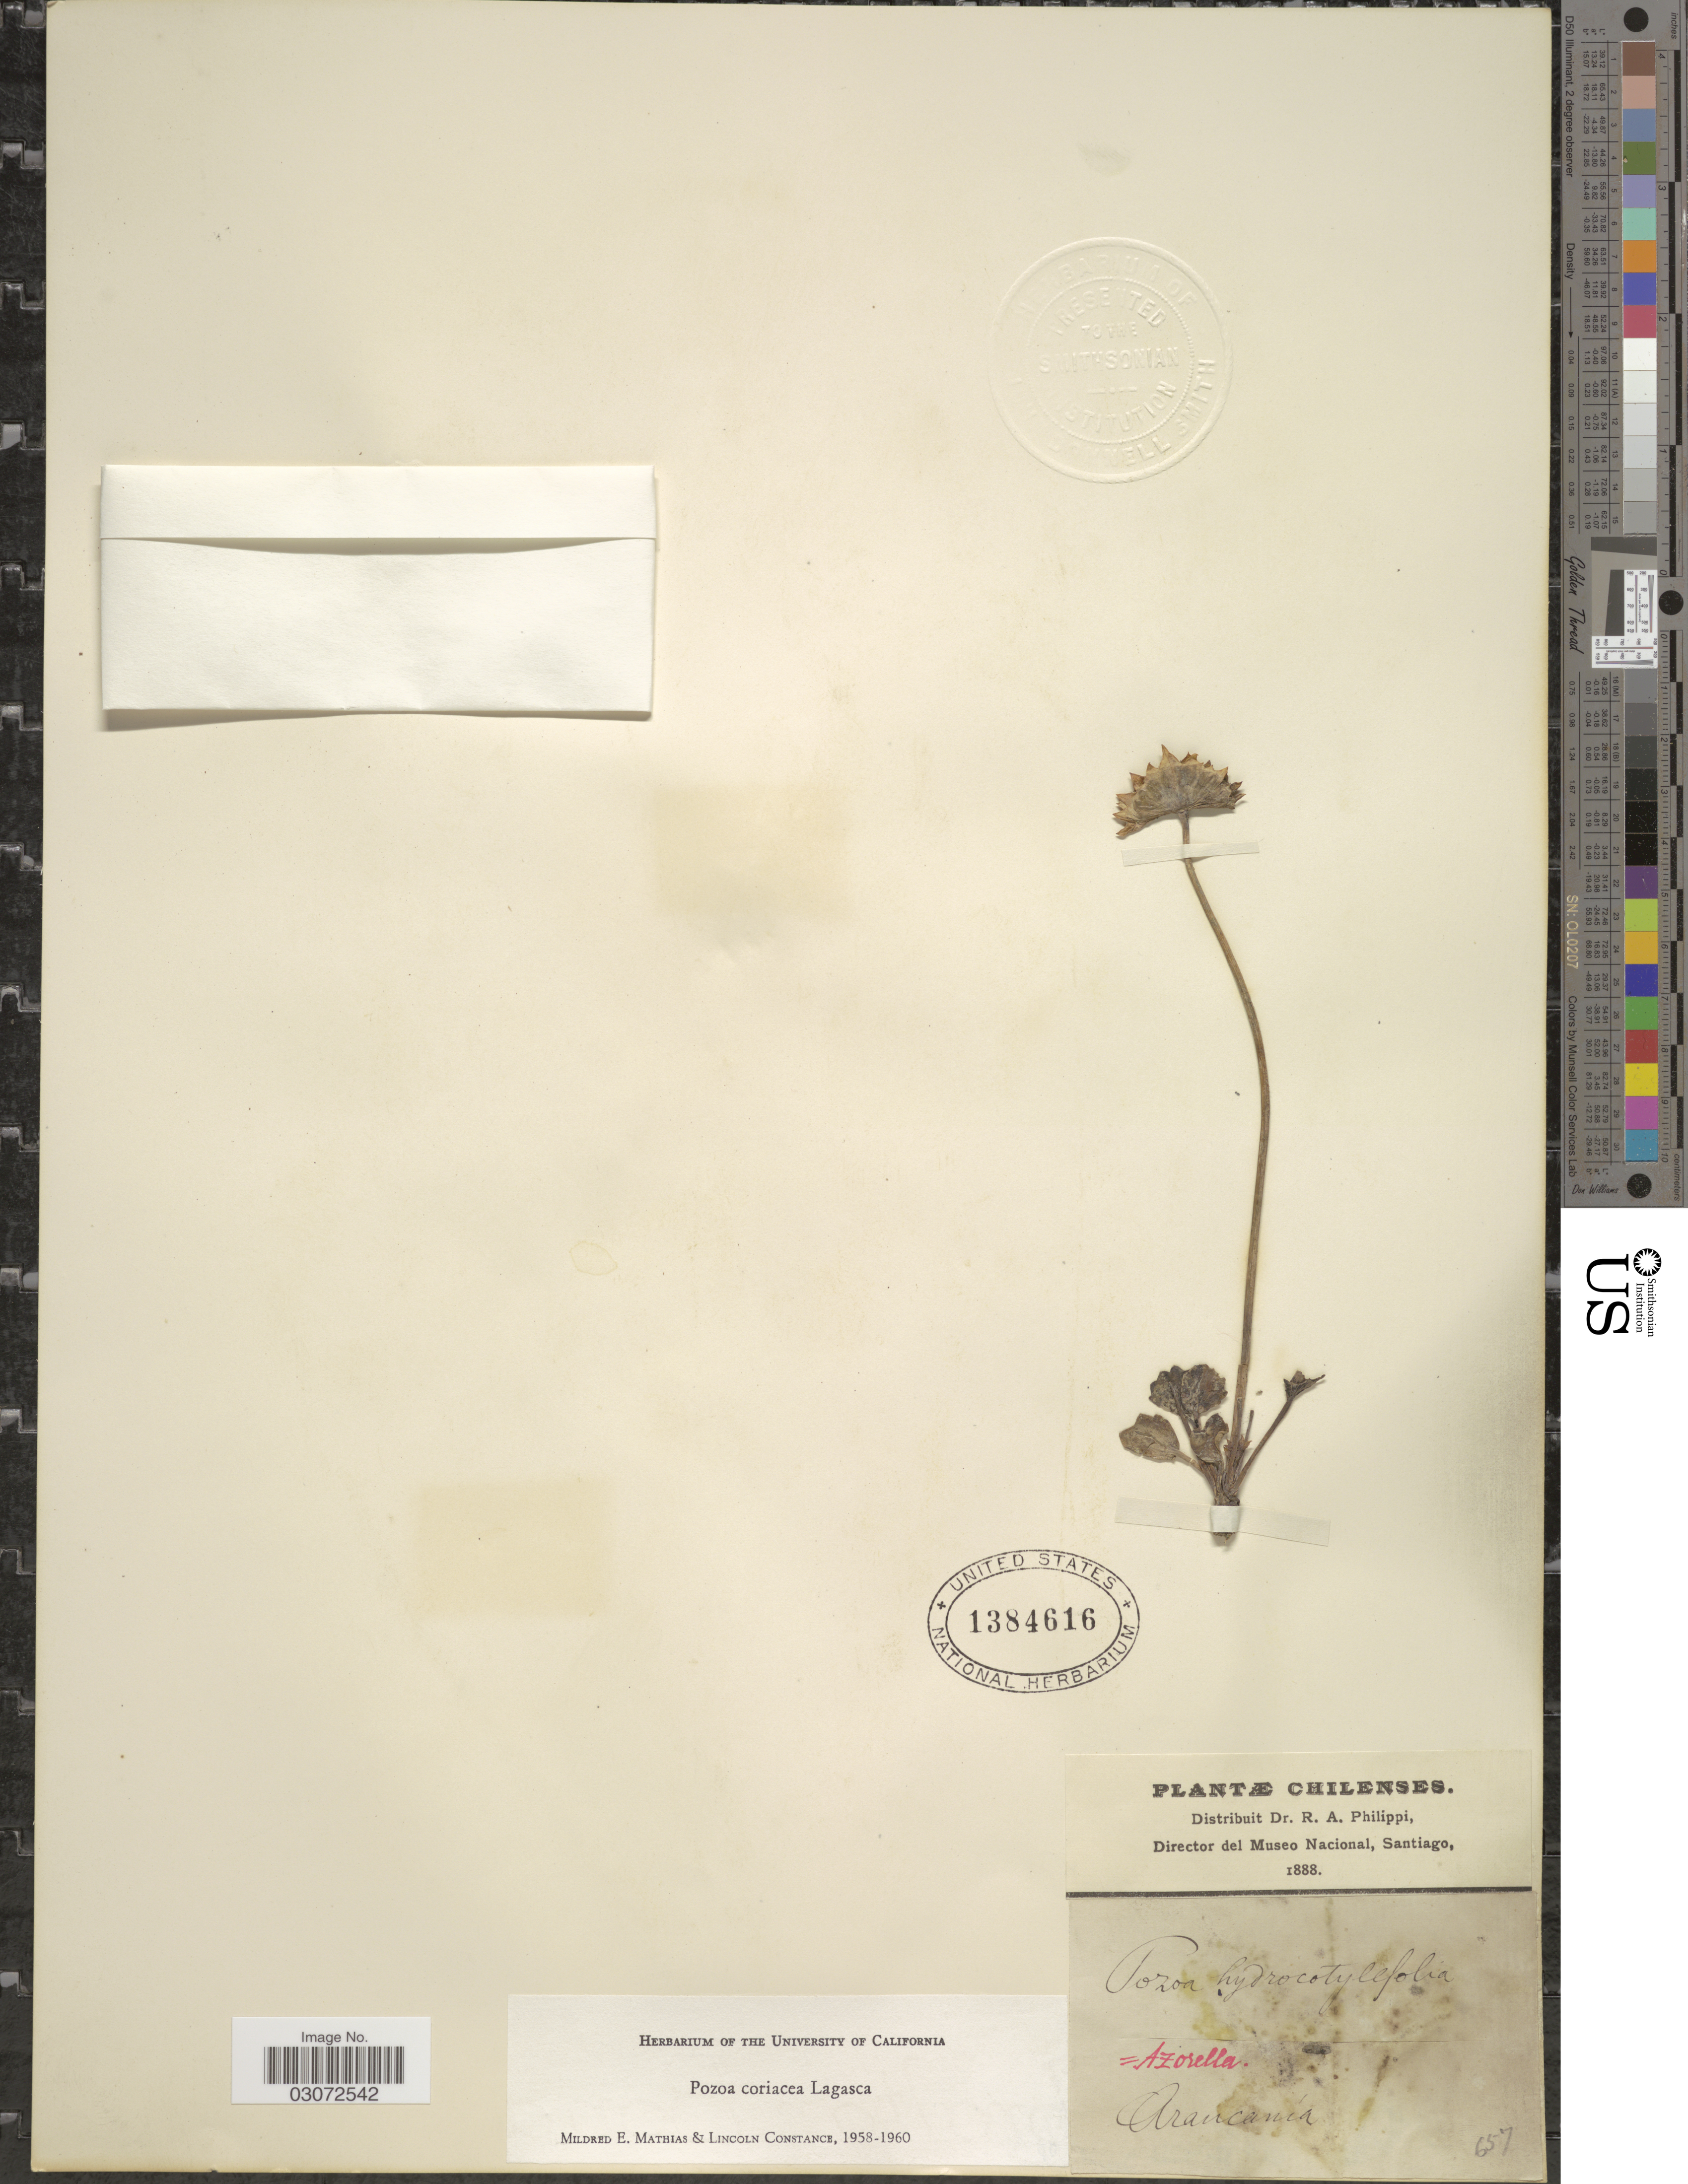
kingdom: Plantae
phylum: Tracheophyta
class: Magnoliopsida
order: Apiales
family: Apiaceae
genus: Pozoa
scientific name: Pozoa coriacea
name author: Lag.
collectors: ex. herb. R.A. Philippi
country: Chile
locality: Araucania.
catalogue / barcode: US 1384616